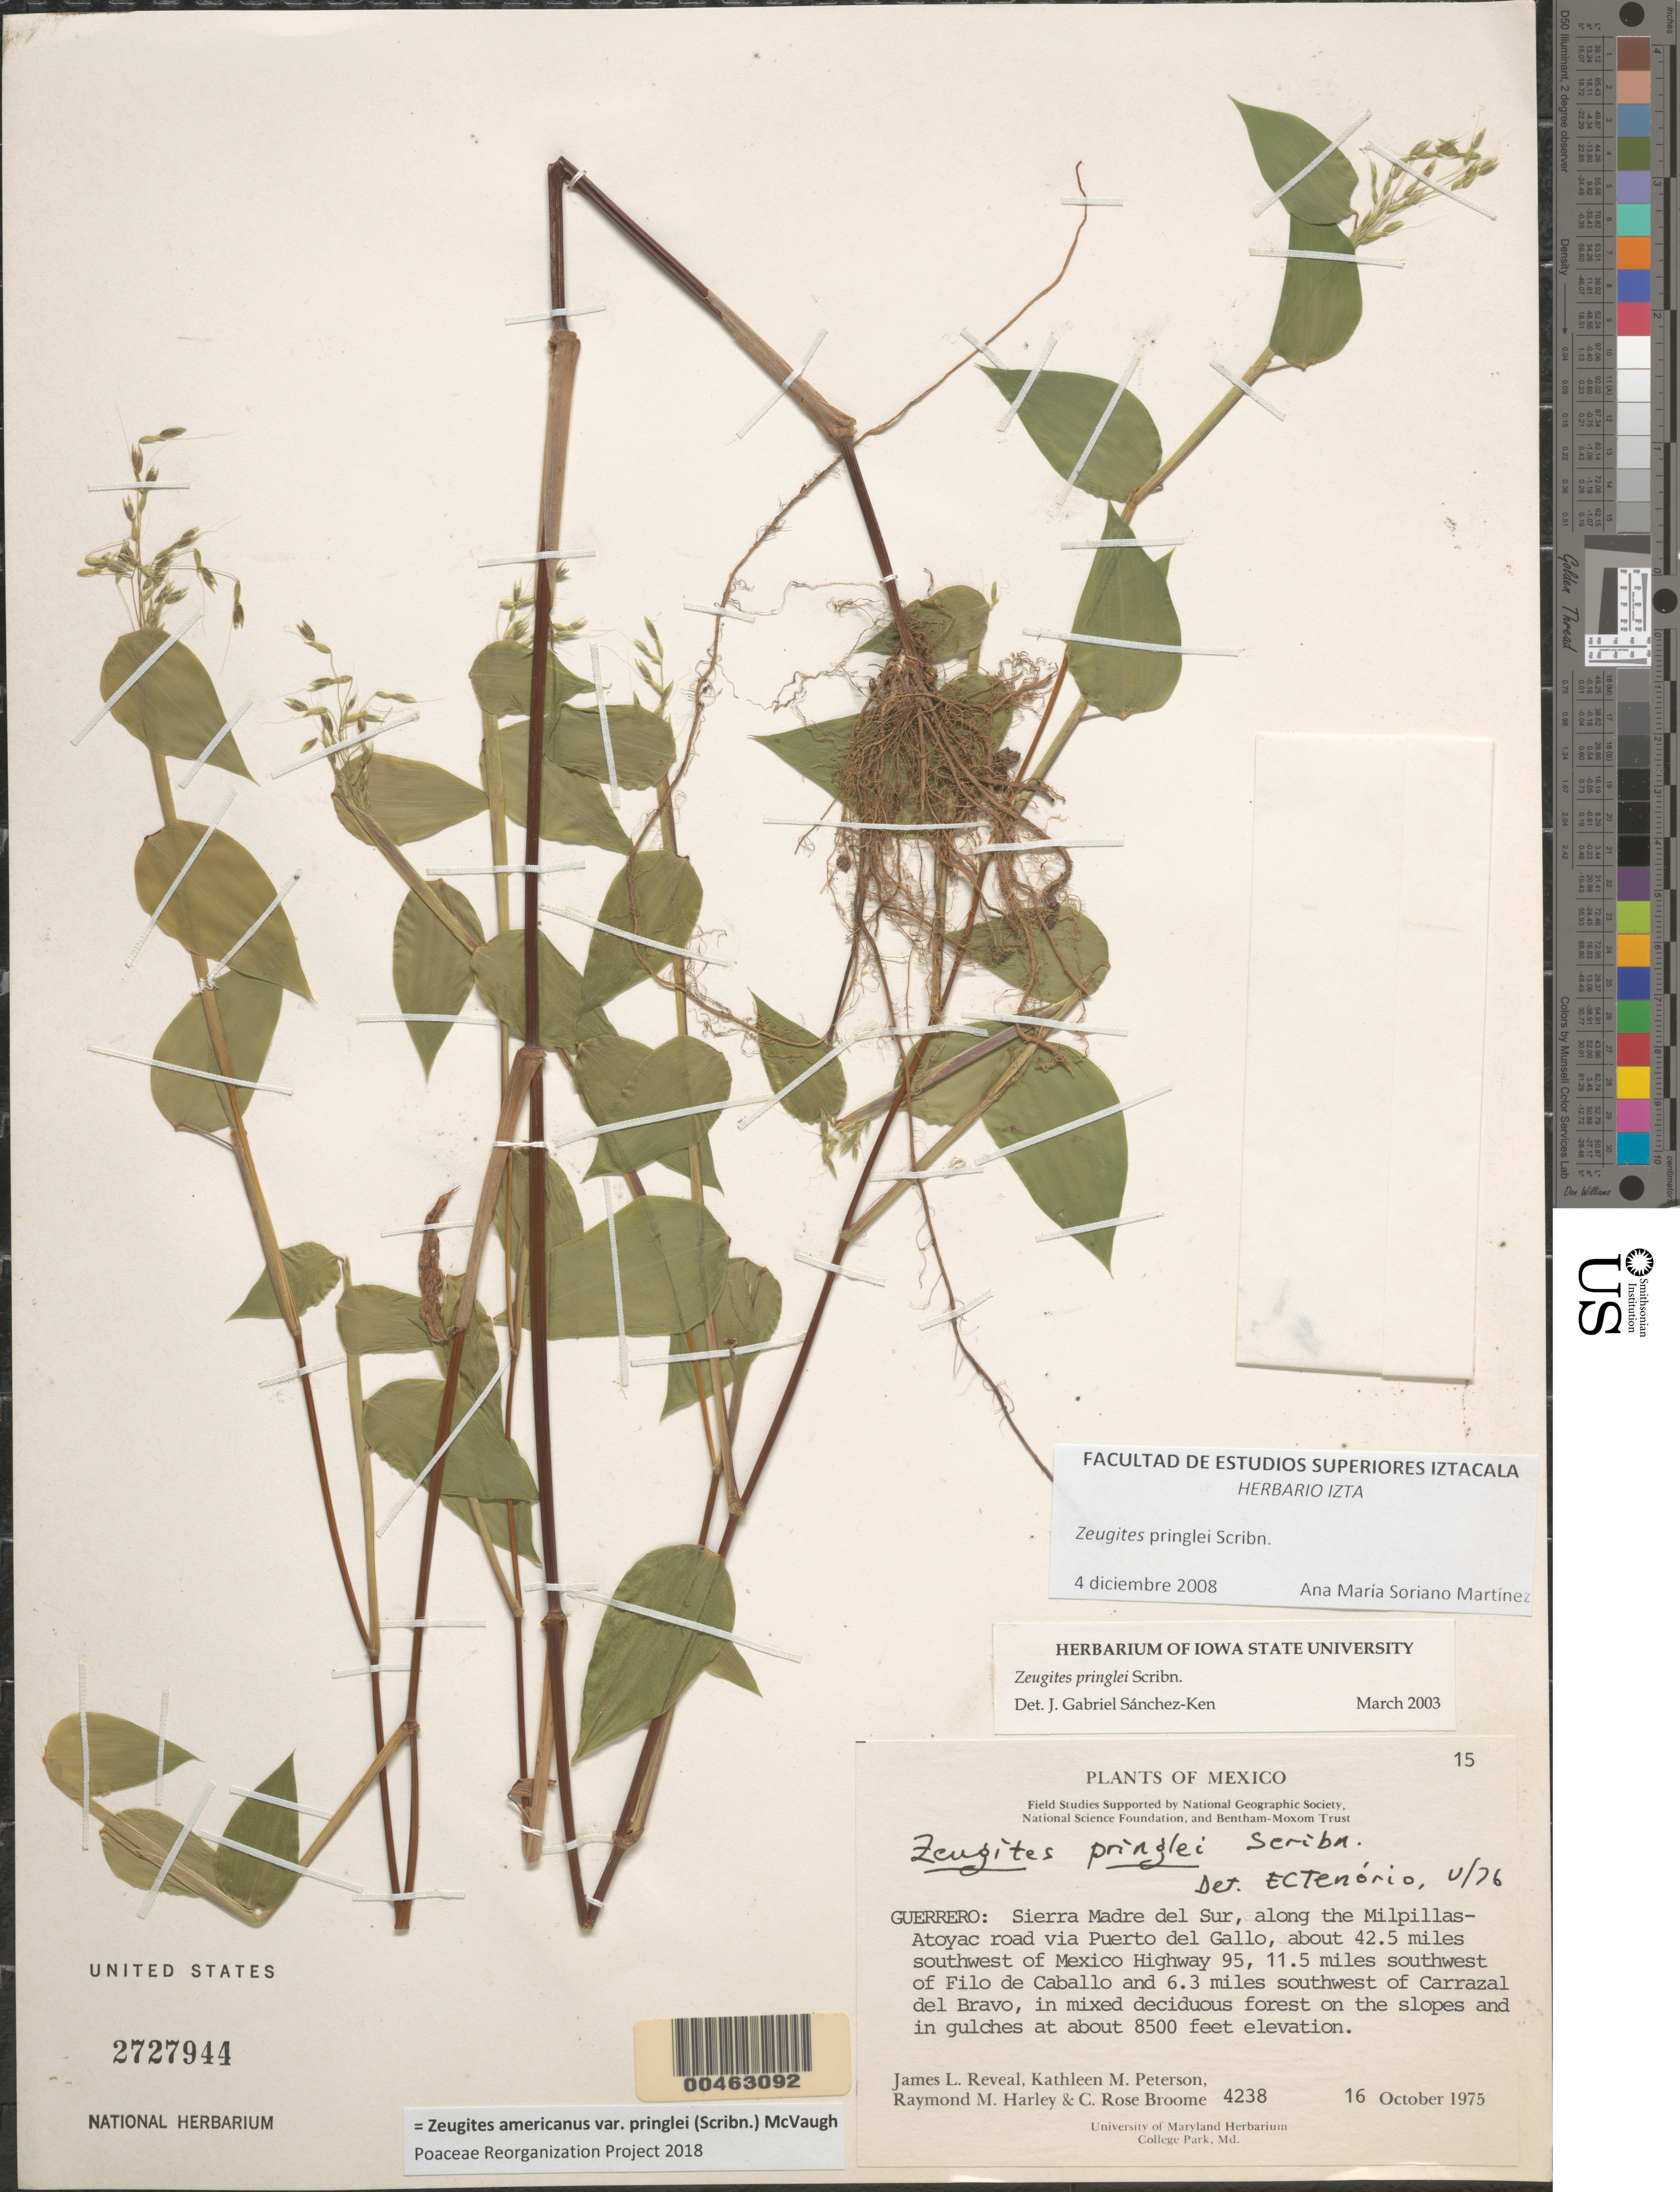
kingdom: Plantae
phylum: Tracheophyta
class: Liliopsida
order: Poales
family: Poaceae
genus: Zeugites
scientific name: Zeugites americanus var. pringlei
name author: (Scribn.) McVaugh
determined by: Poaceae Reorganization Project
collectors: J. L. Reveal, K. Peterson, R. M. Harley & C. R. Broome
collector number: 4238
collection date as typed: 16 Oct 1975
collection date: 1975-10-16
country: Mexico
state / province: Guerrero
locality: Sierra Madre del S, along the Milpillas - Atoyac rd via Puerto del Gallo, ca 42.5 mi SW of Mex Hwy 95, 11.5 mi SW of Filo de Ca...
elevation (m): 2591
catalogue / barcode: US 2727944